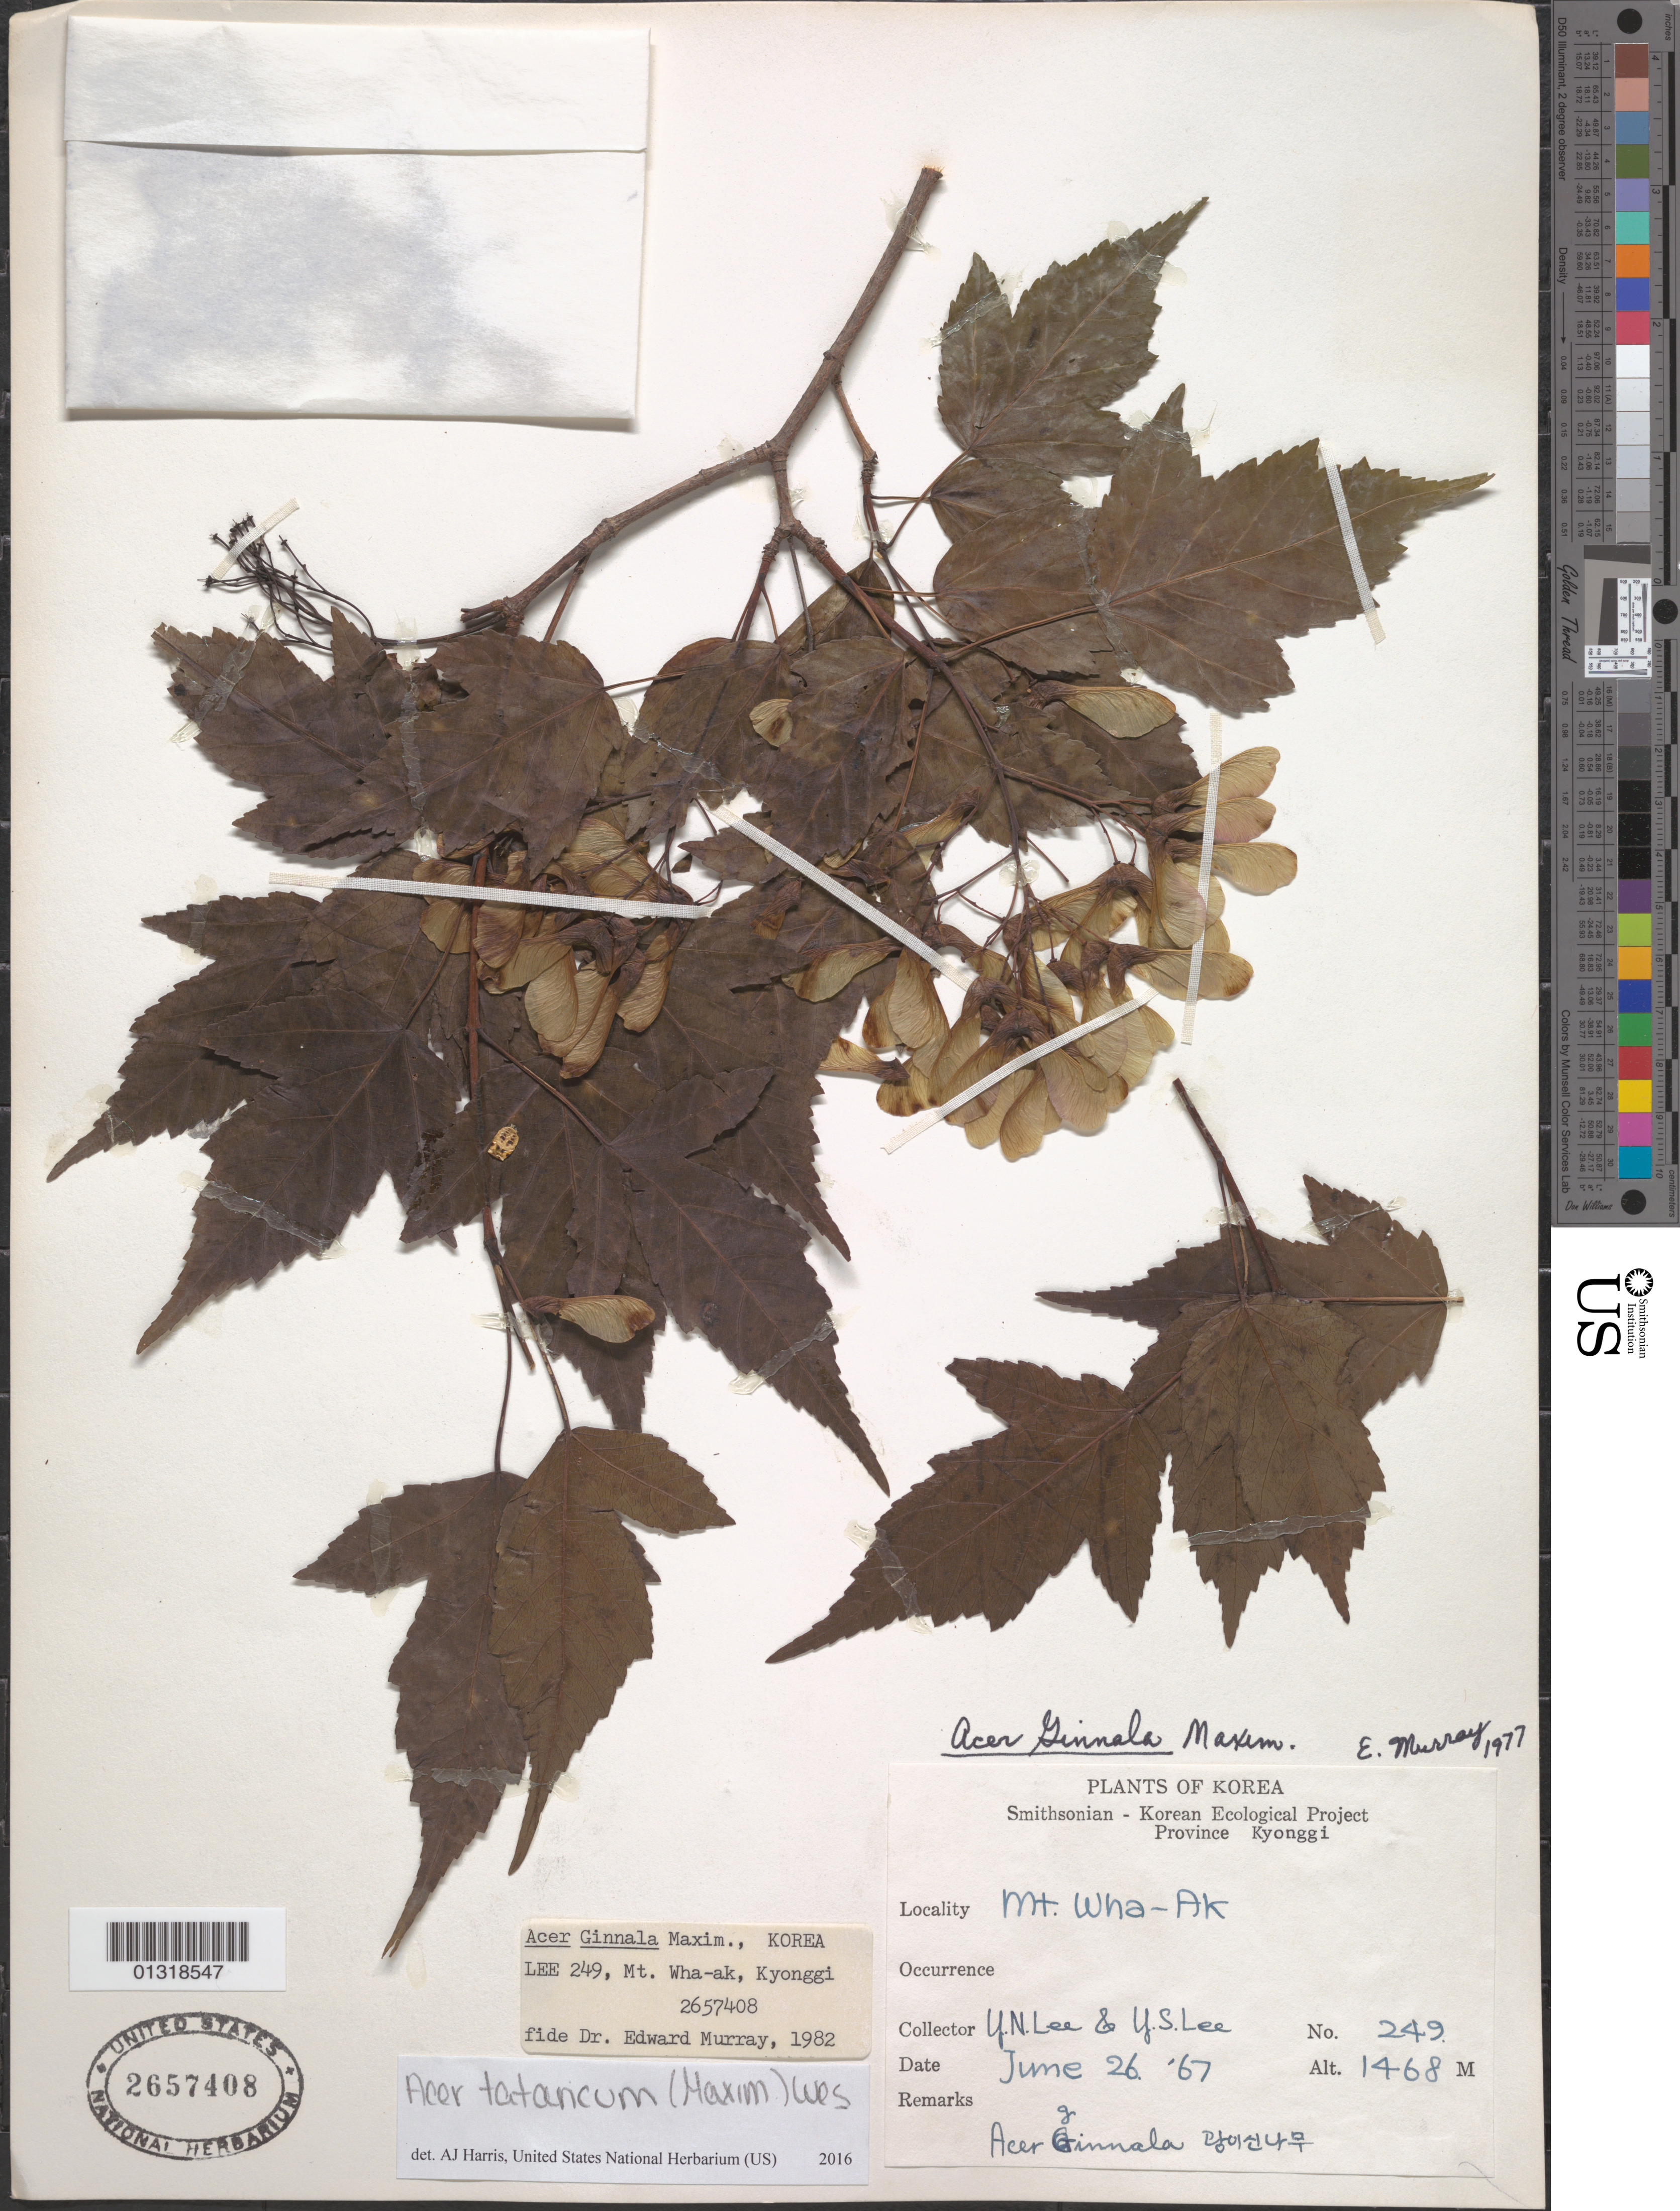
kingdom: Plantae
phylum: Tracheophyta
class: Magnoliopsida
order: Sapindales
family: Sapindaceae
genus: Acer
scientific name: Acer tataricum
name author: L.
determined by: Harris, A. J.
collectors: Y. N. Lee & Y. S. Lee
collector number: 249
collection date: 1967-06-26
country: South Korea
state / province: Gyeonggi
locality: Kyonggi [Gyeonggi] Province, Mt. Wha-AK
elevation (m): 1468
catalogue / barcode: US 2657408